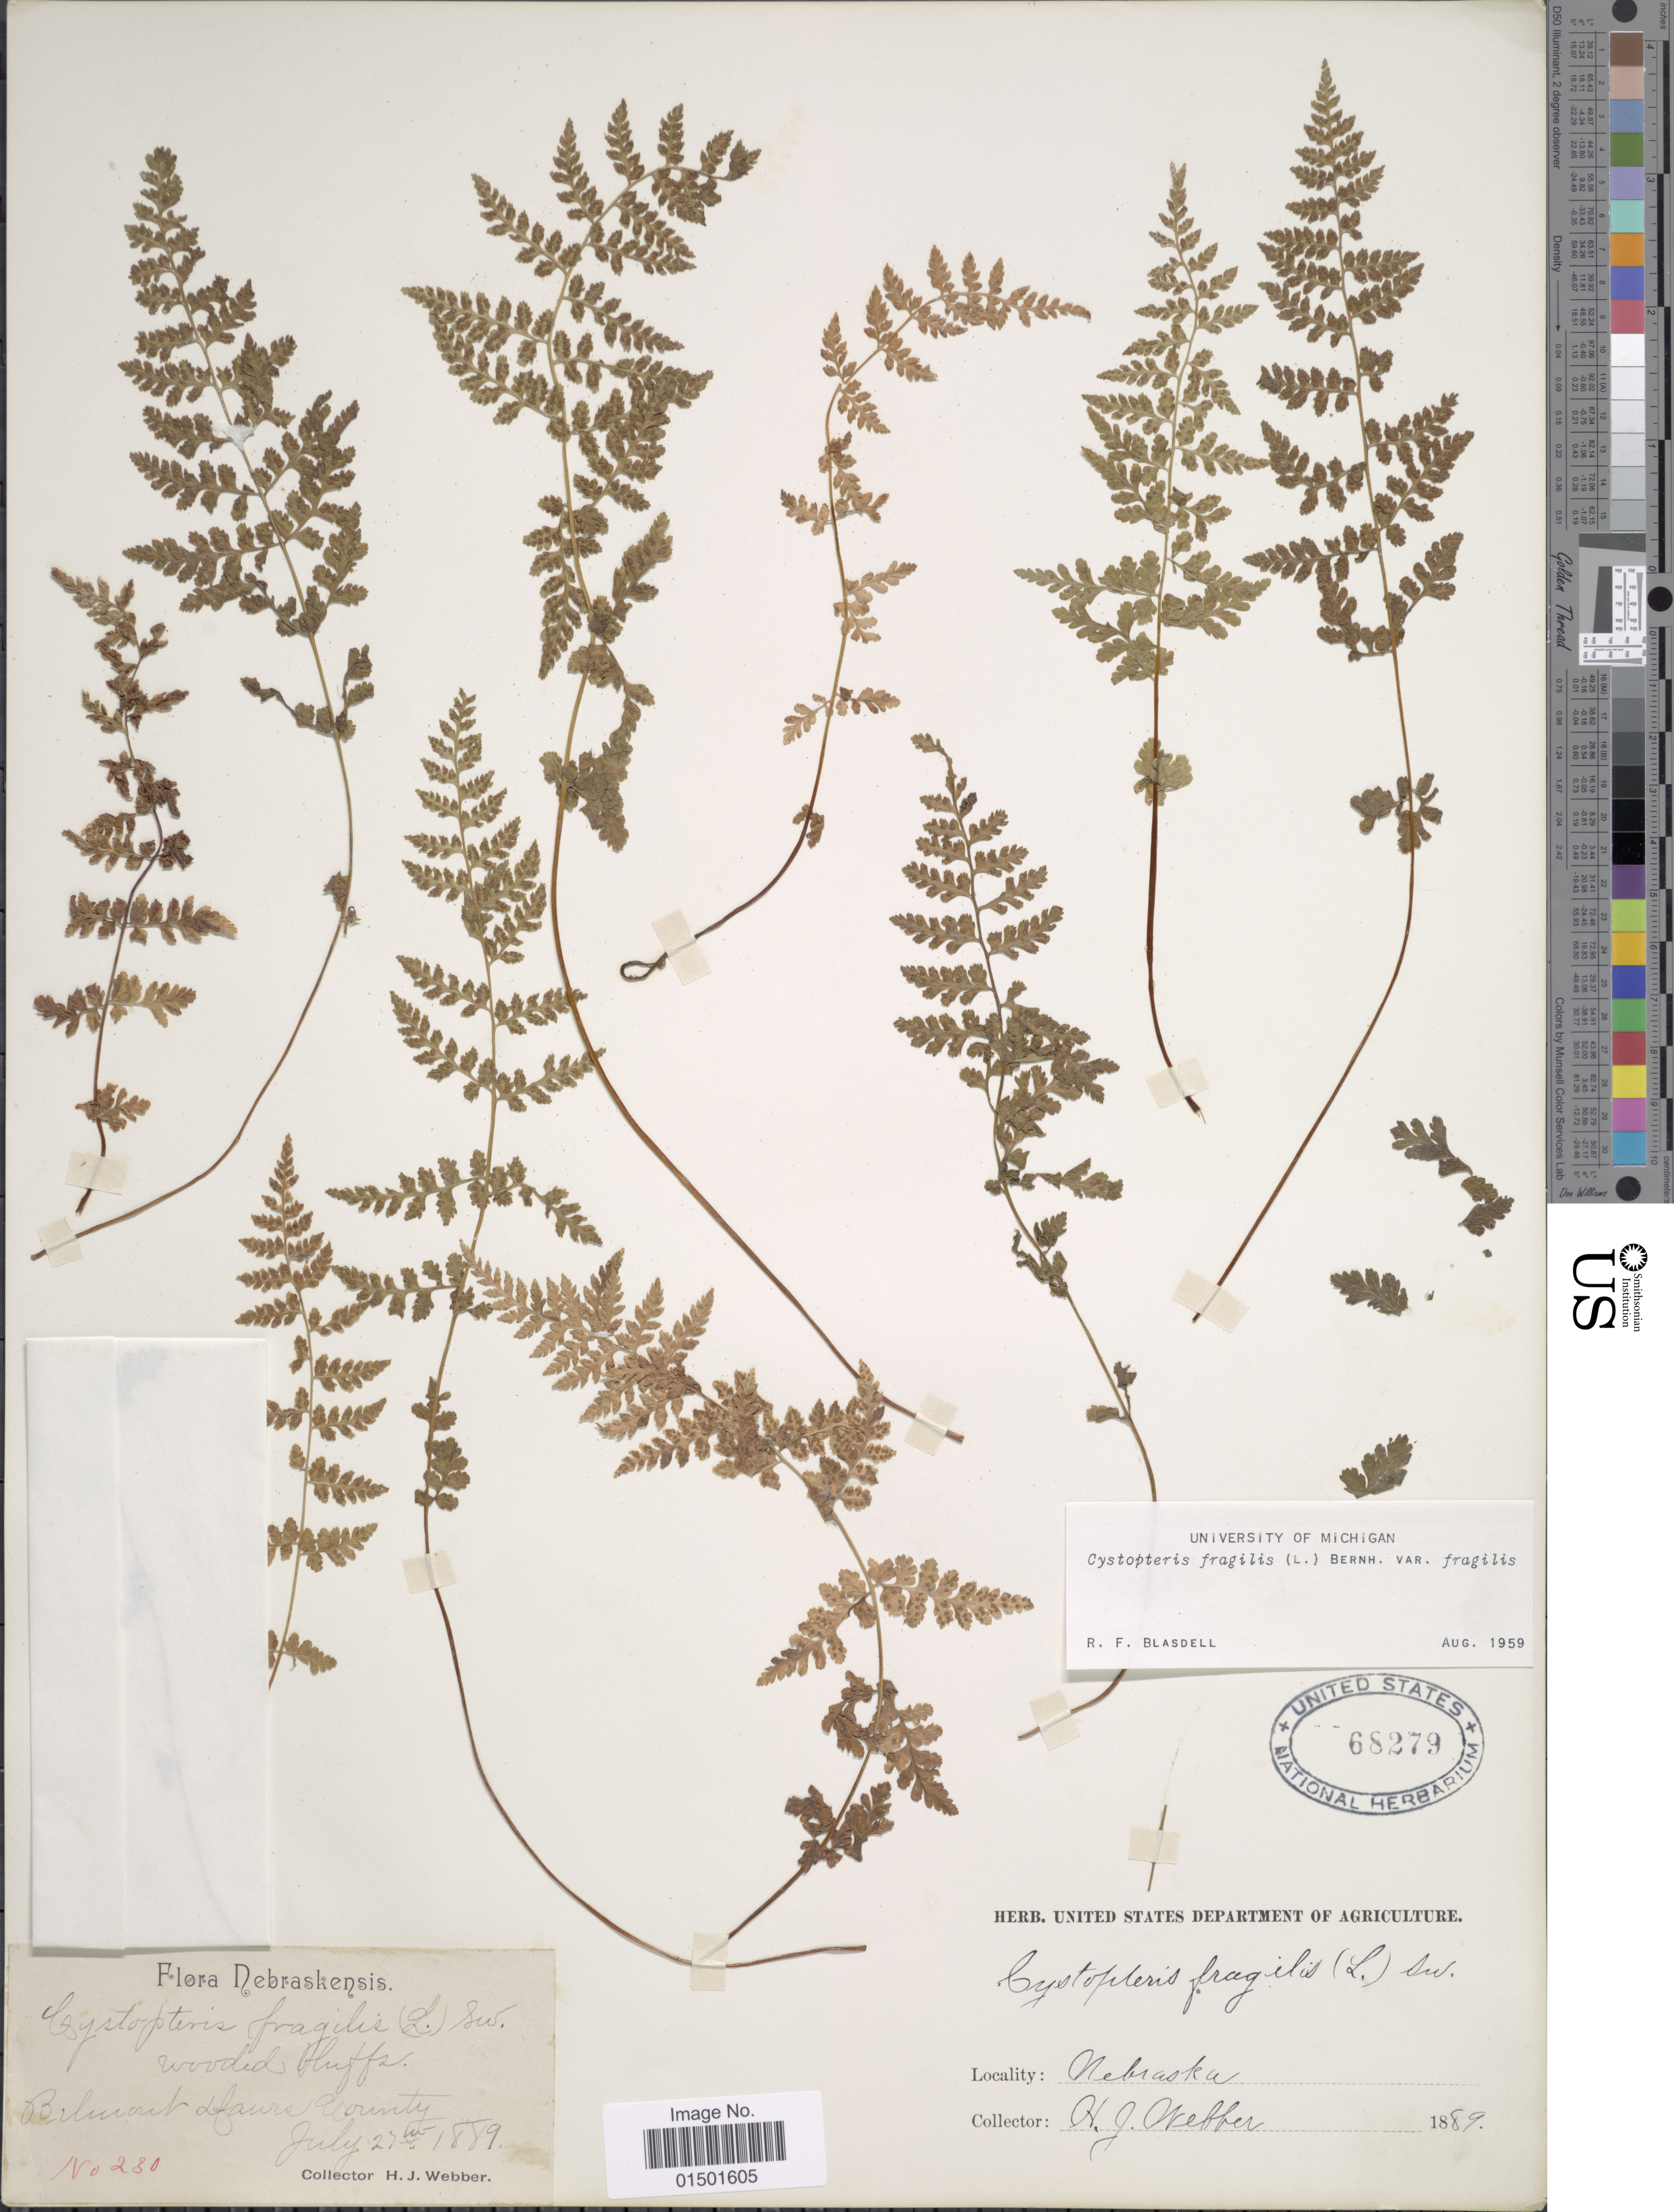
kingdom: Plantae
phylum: Tracheophyta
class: Polypodiopsida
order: Polypodiales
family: Cystopteridaceae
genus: Cystopteris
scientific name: Cystopteris fragilis var. fragilis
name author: (L.) Bernh.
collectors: H. Webber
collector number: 230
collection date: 1889-07-27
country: United States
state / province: Nebraska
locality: Belmont Dawes County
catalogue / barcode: US 68279